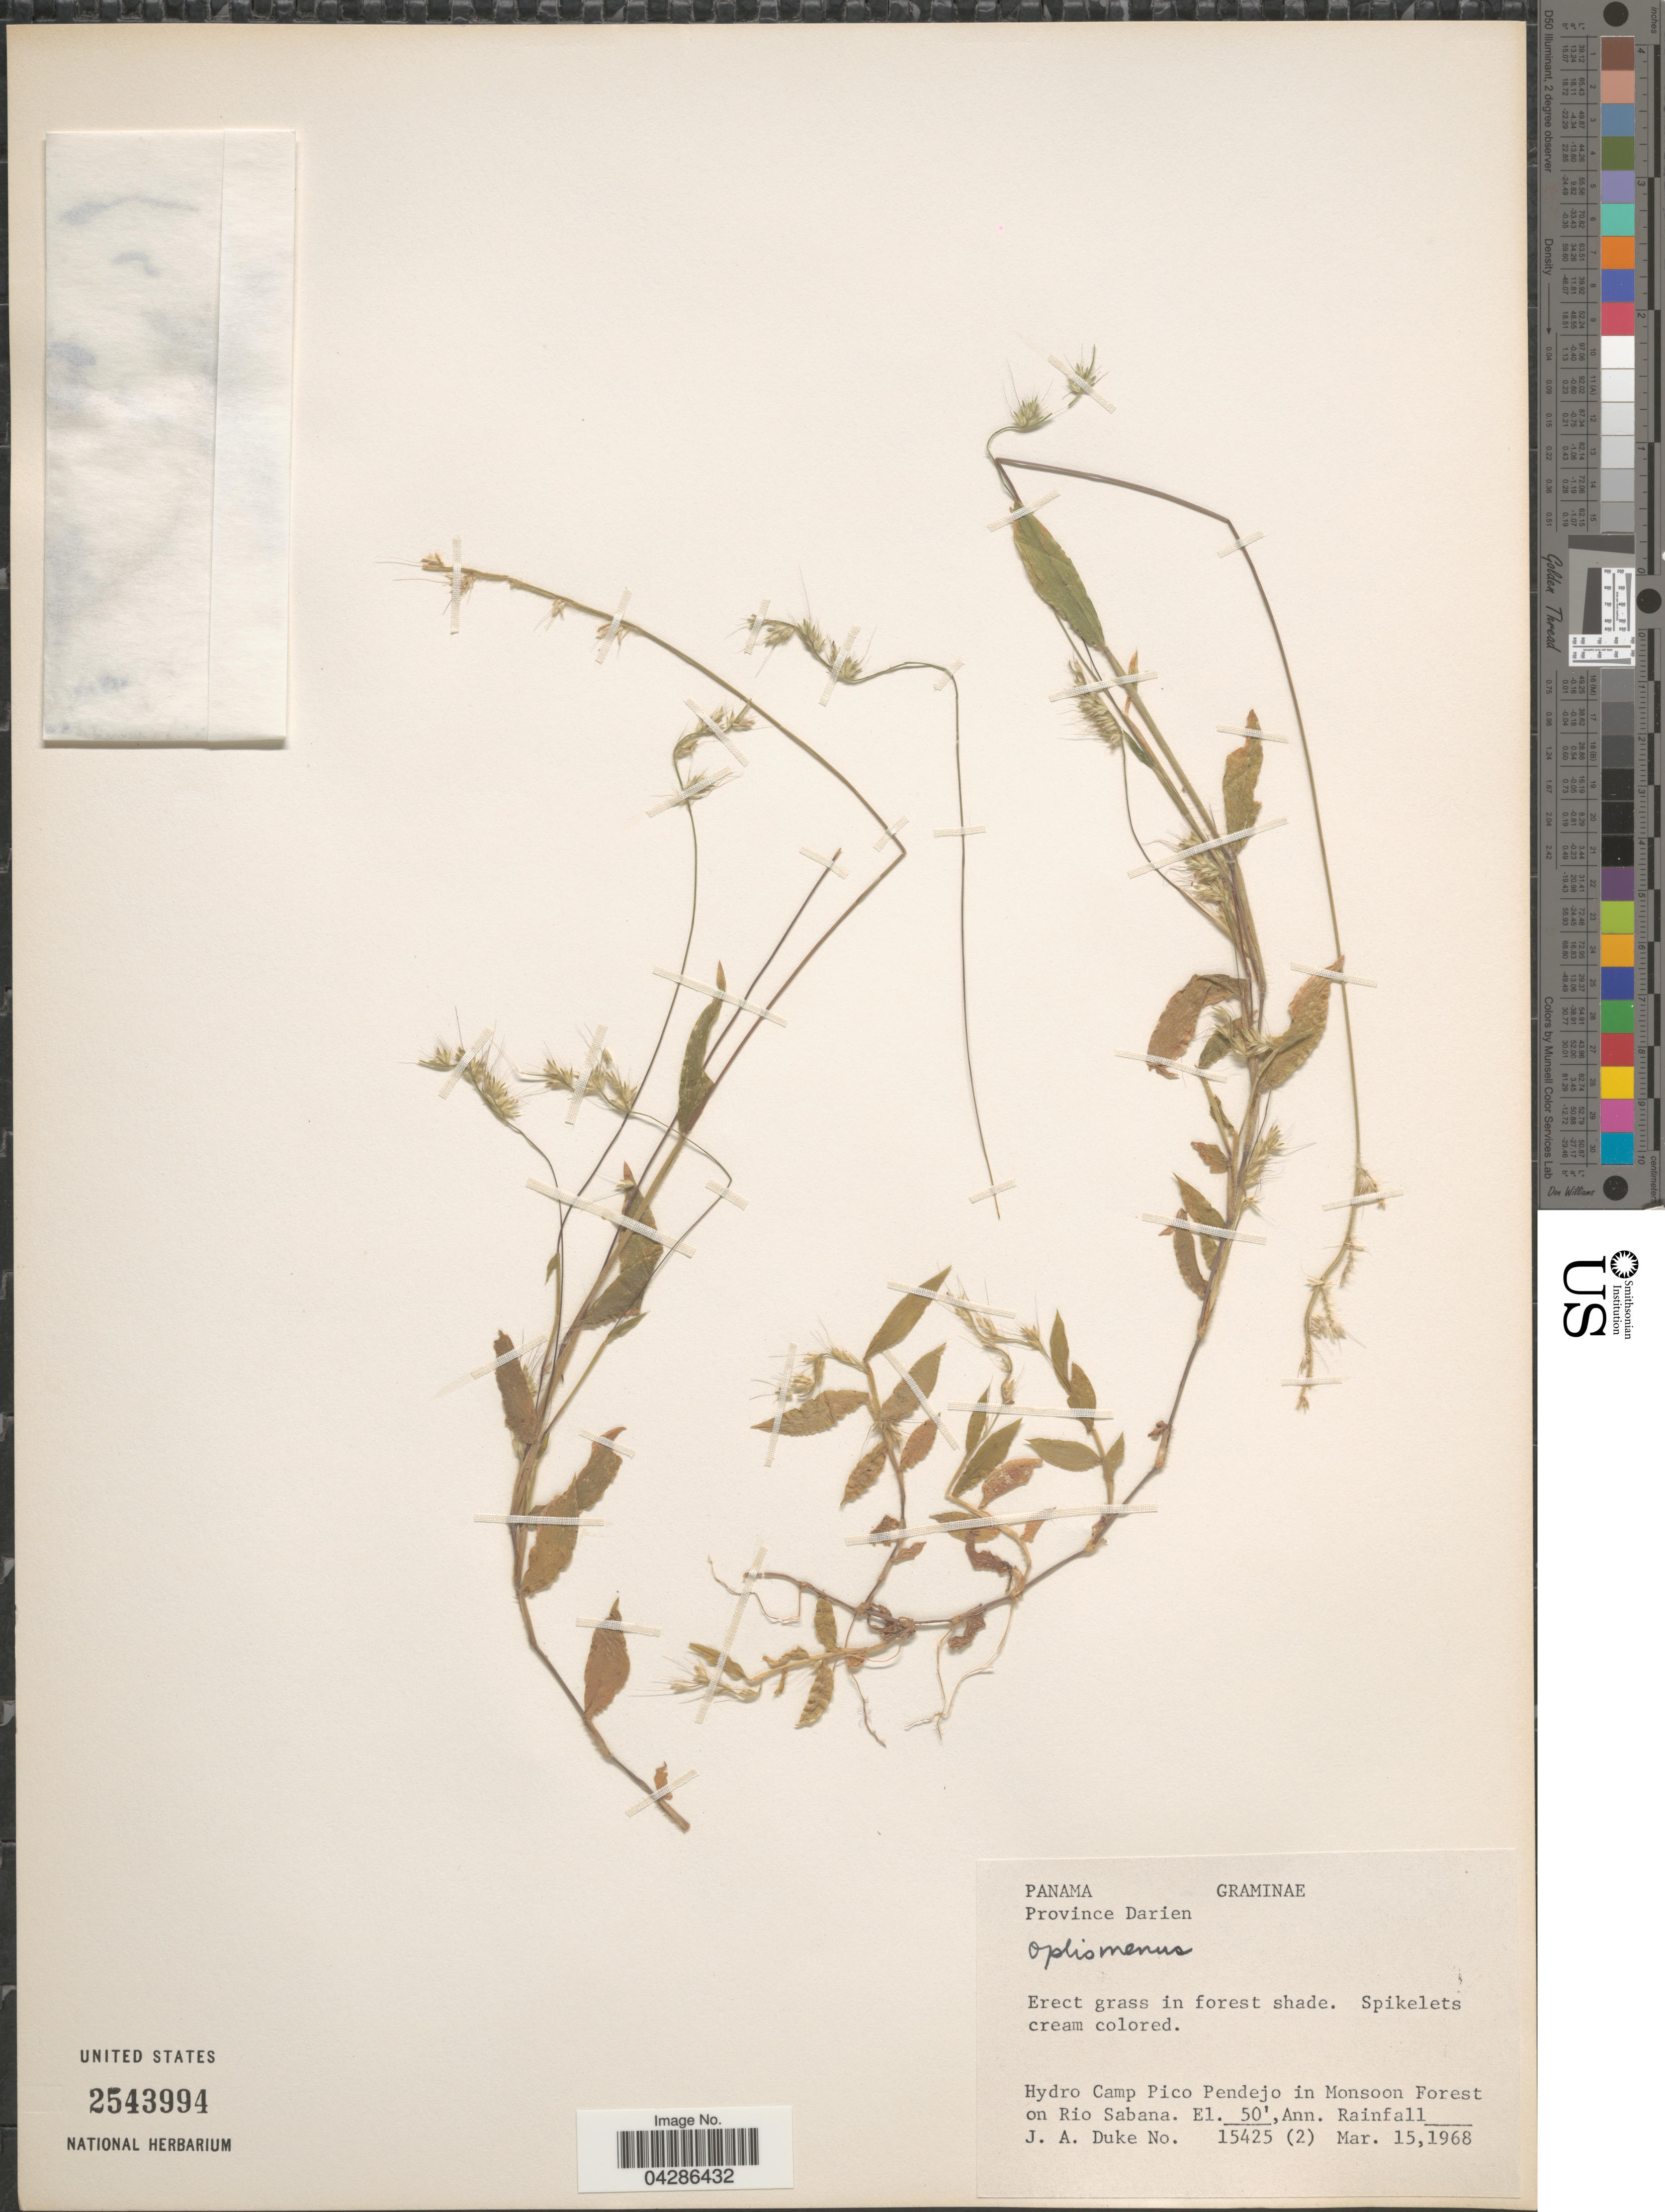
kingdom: Plantae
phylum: Tracheophyta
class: Liliopsida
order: Poales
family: Poaceae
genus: Oplismenus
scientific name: Oplismenus sp.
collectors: J. A. Duke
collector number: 15425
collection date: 1968-03-15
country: Panama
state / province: Darien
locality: Hydro Camp Pico Pendejo in Monsoon Forest on Rio Sabana.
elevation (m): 15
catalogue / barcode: US 2543994